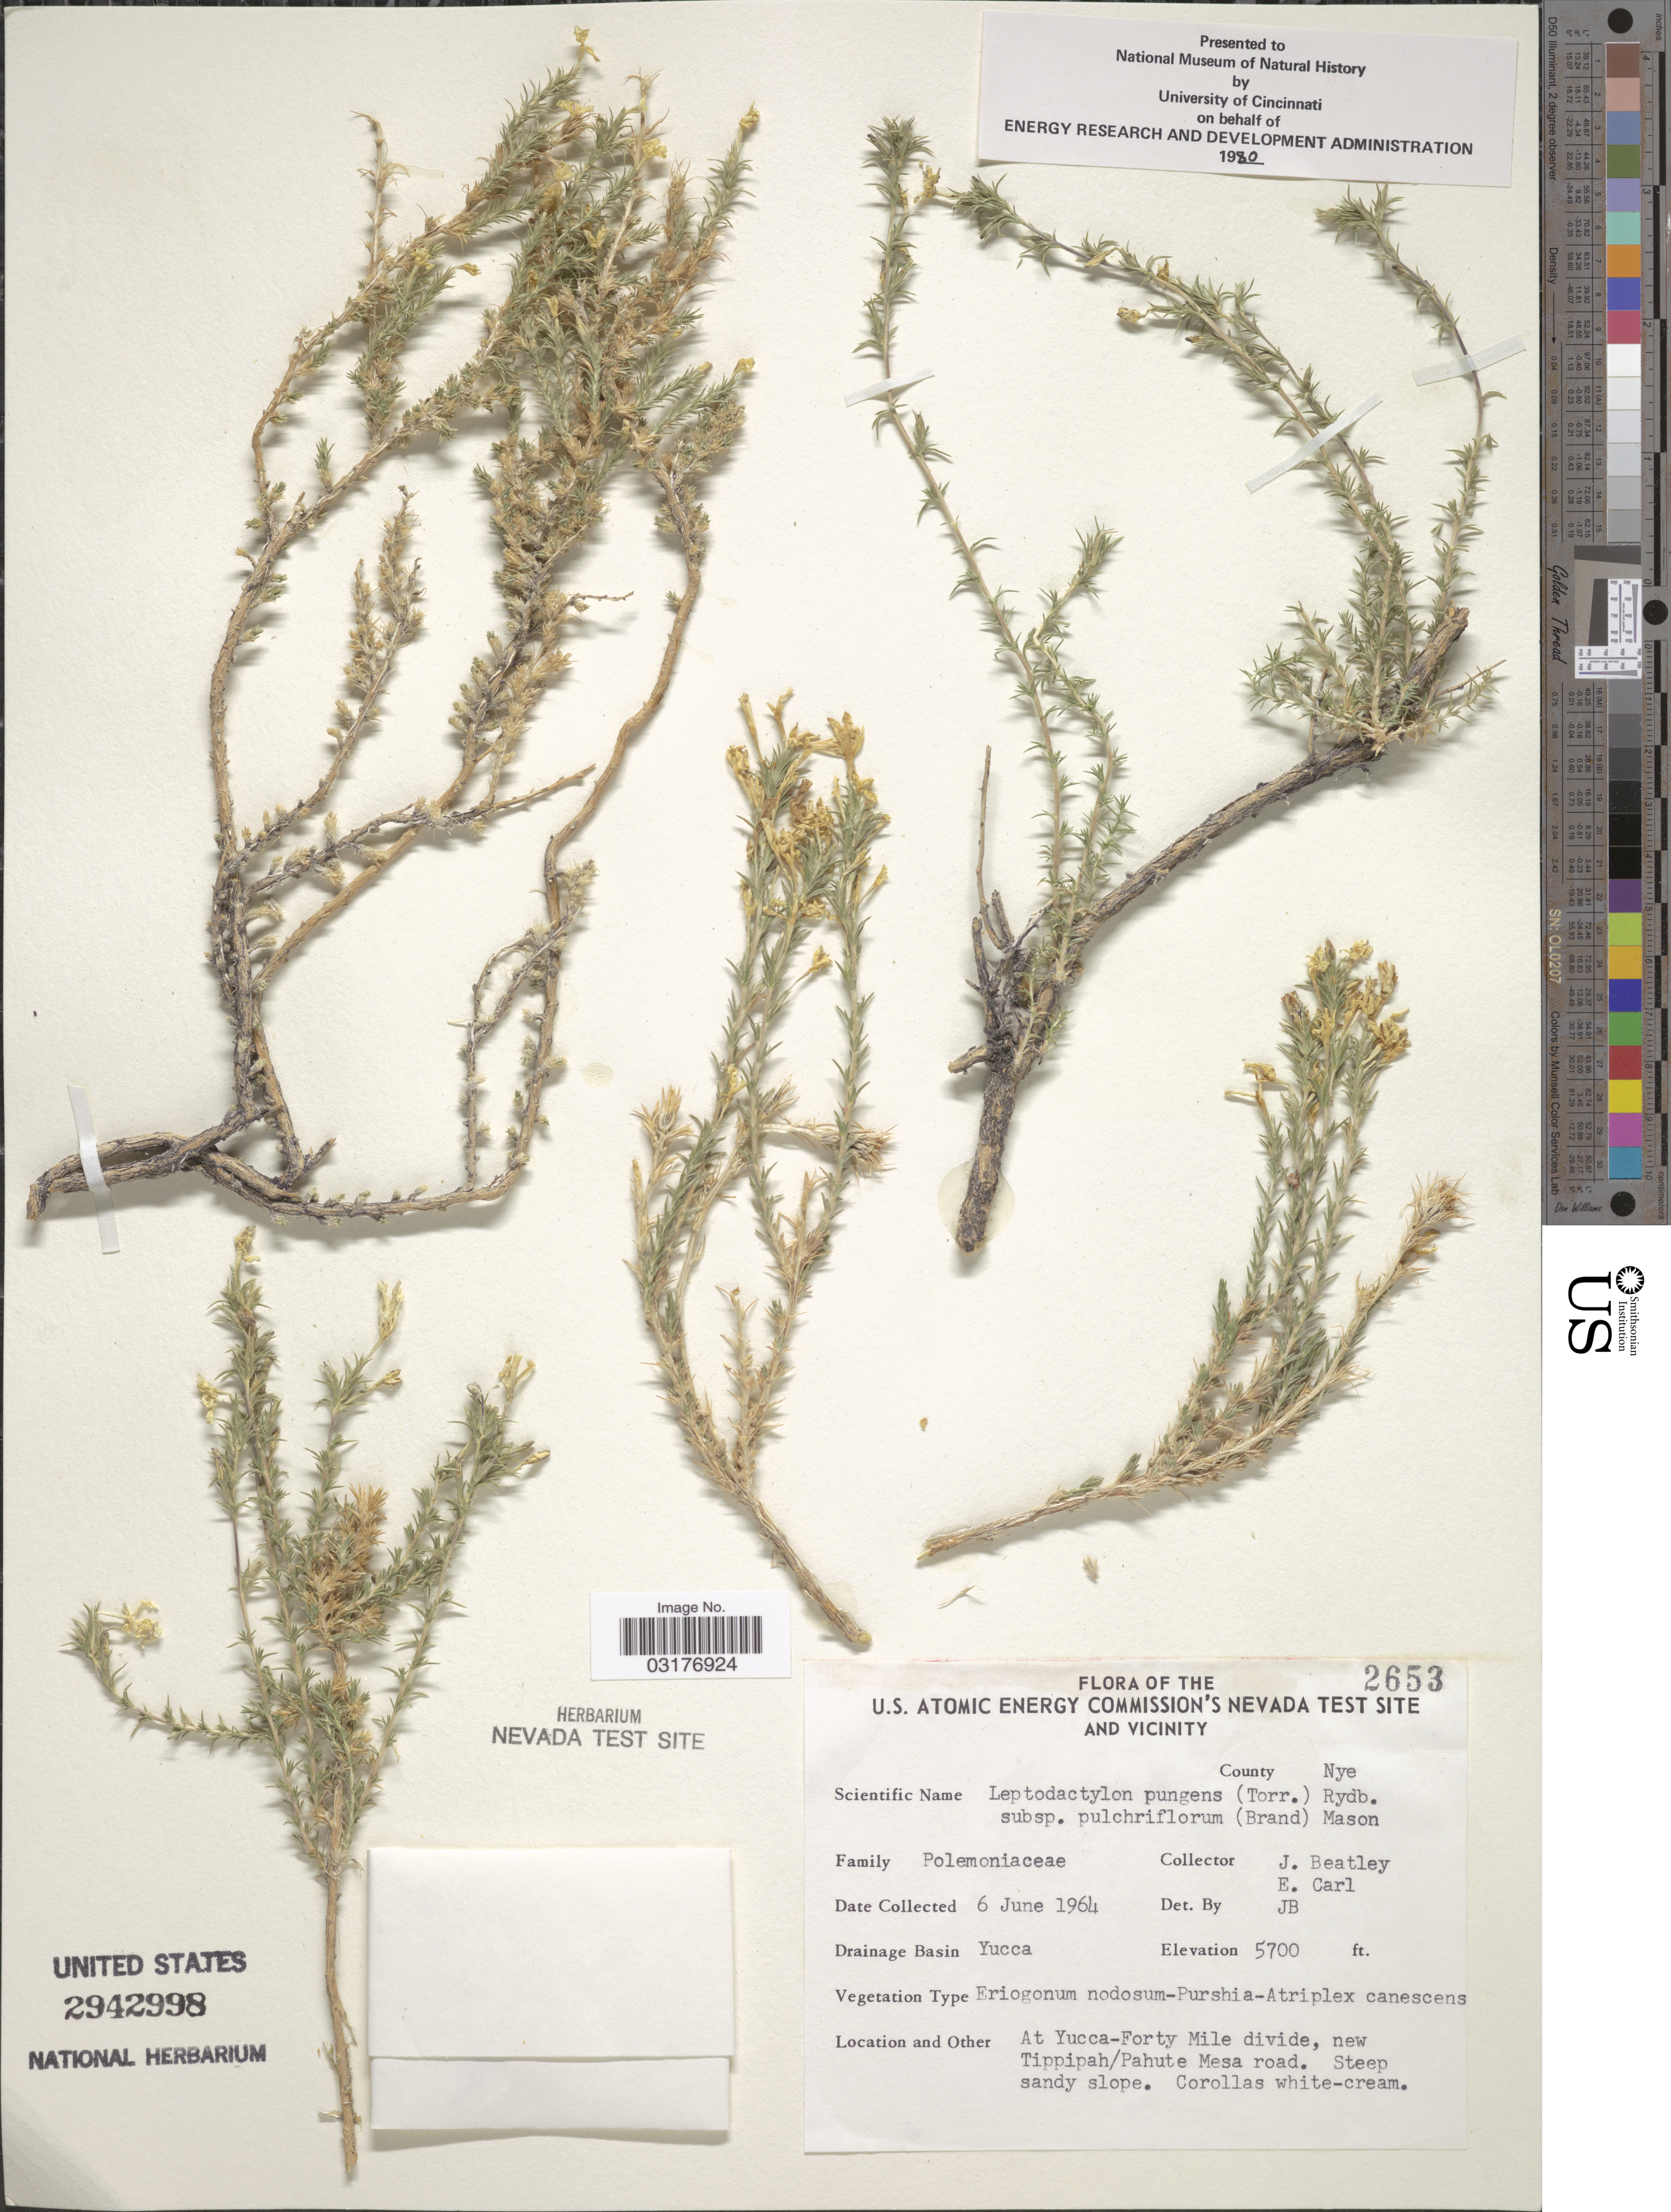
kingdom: Plantae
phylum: Tracheophyta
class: Magnoliopsida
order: Ericales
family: Polemoniaceae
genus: Linanthus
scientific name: Linanthus pungens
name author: (Torr.) J.M. Porter & L.A. Johnson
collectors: J. C. Beatley & E. Carl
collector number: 2653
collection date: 1964-06-06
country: United States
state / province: Nevada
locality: The U.S. Atomic Energy Commission's Nevada Test Site and Vicinity. County Nye. Drainage Basin Yucca. At Yucca-Forty Mile divide, new Tippipah/Pahute Mesa road.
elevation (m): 1737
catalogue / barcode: US 2942998